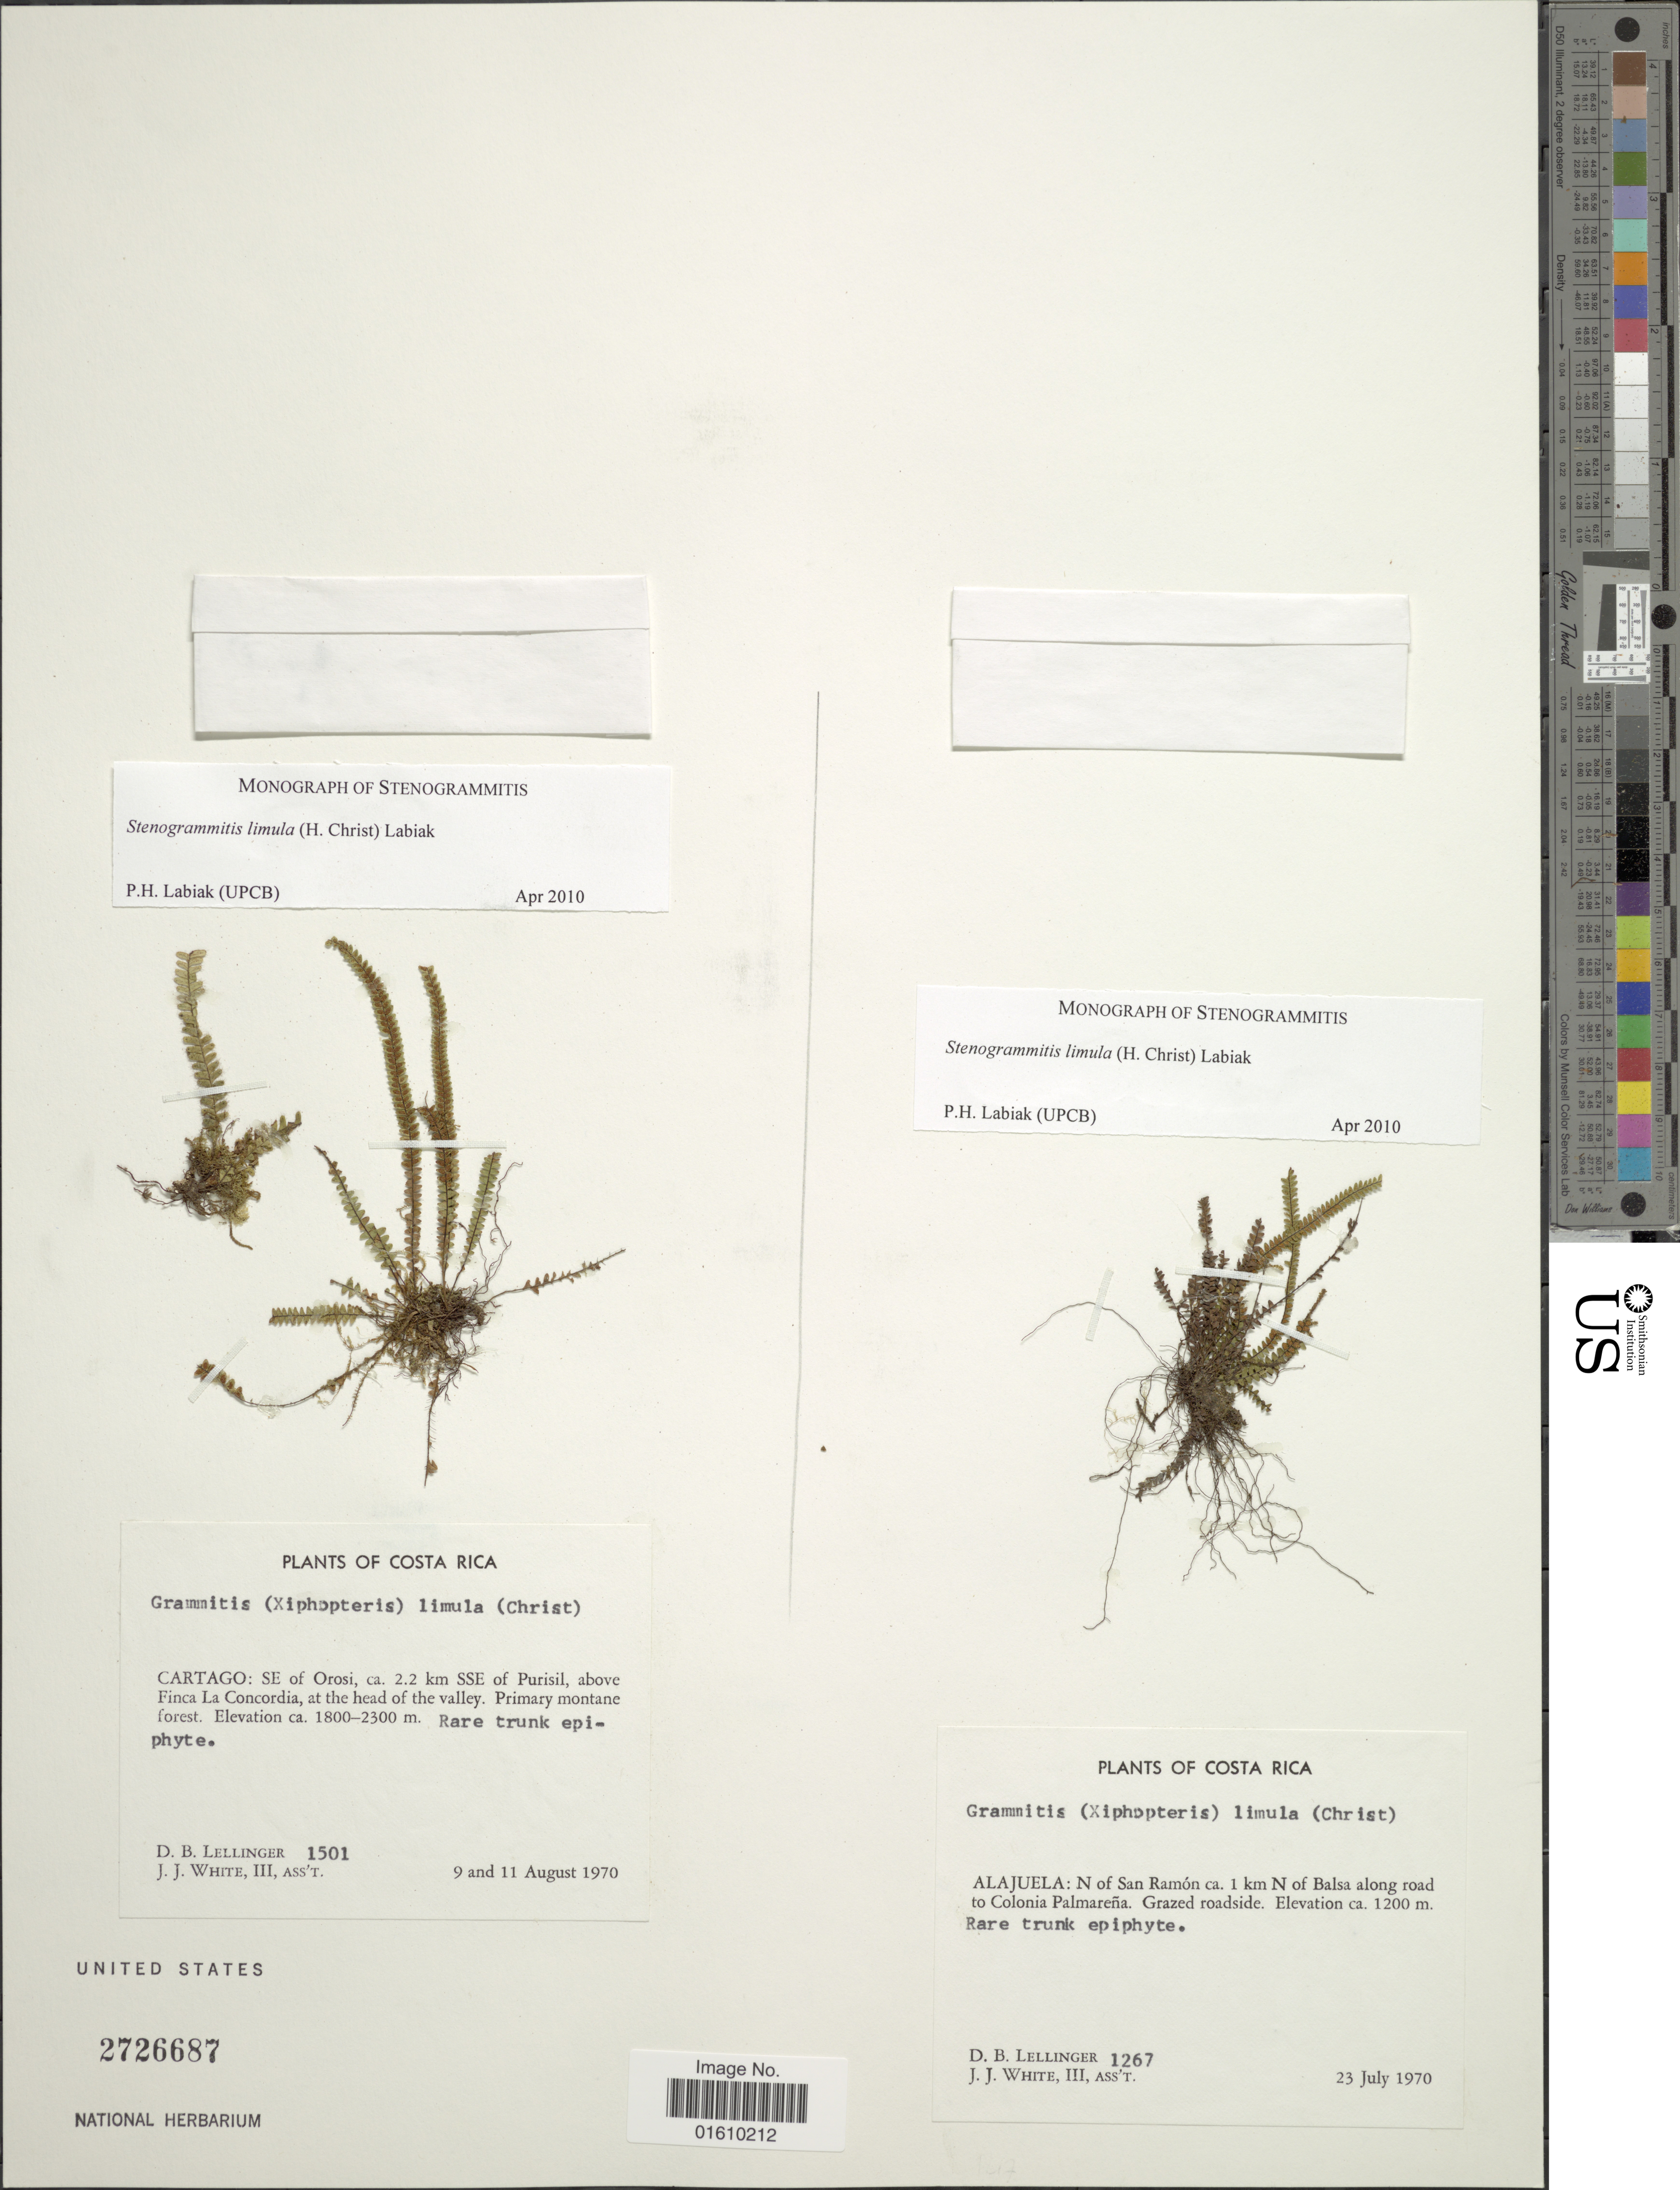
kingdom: Plantae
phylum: Tracheophyta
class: Polypodiopsida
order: Polypodiales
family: Polypodiaceae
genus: Stenogrammitis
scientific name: Stenogrammitis limula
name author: (Christ) Labiak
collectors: D. B. Lellinger & J. J. White III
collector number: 1501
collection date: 1970-08-09/1970-08-11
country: Costa Rica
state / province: Cartago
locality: SE of Orosi, ca. 2.2 km SSE of Purisil, above Finca La Concordia, at the head of the valley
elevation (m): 1800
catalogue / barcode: US 2726687